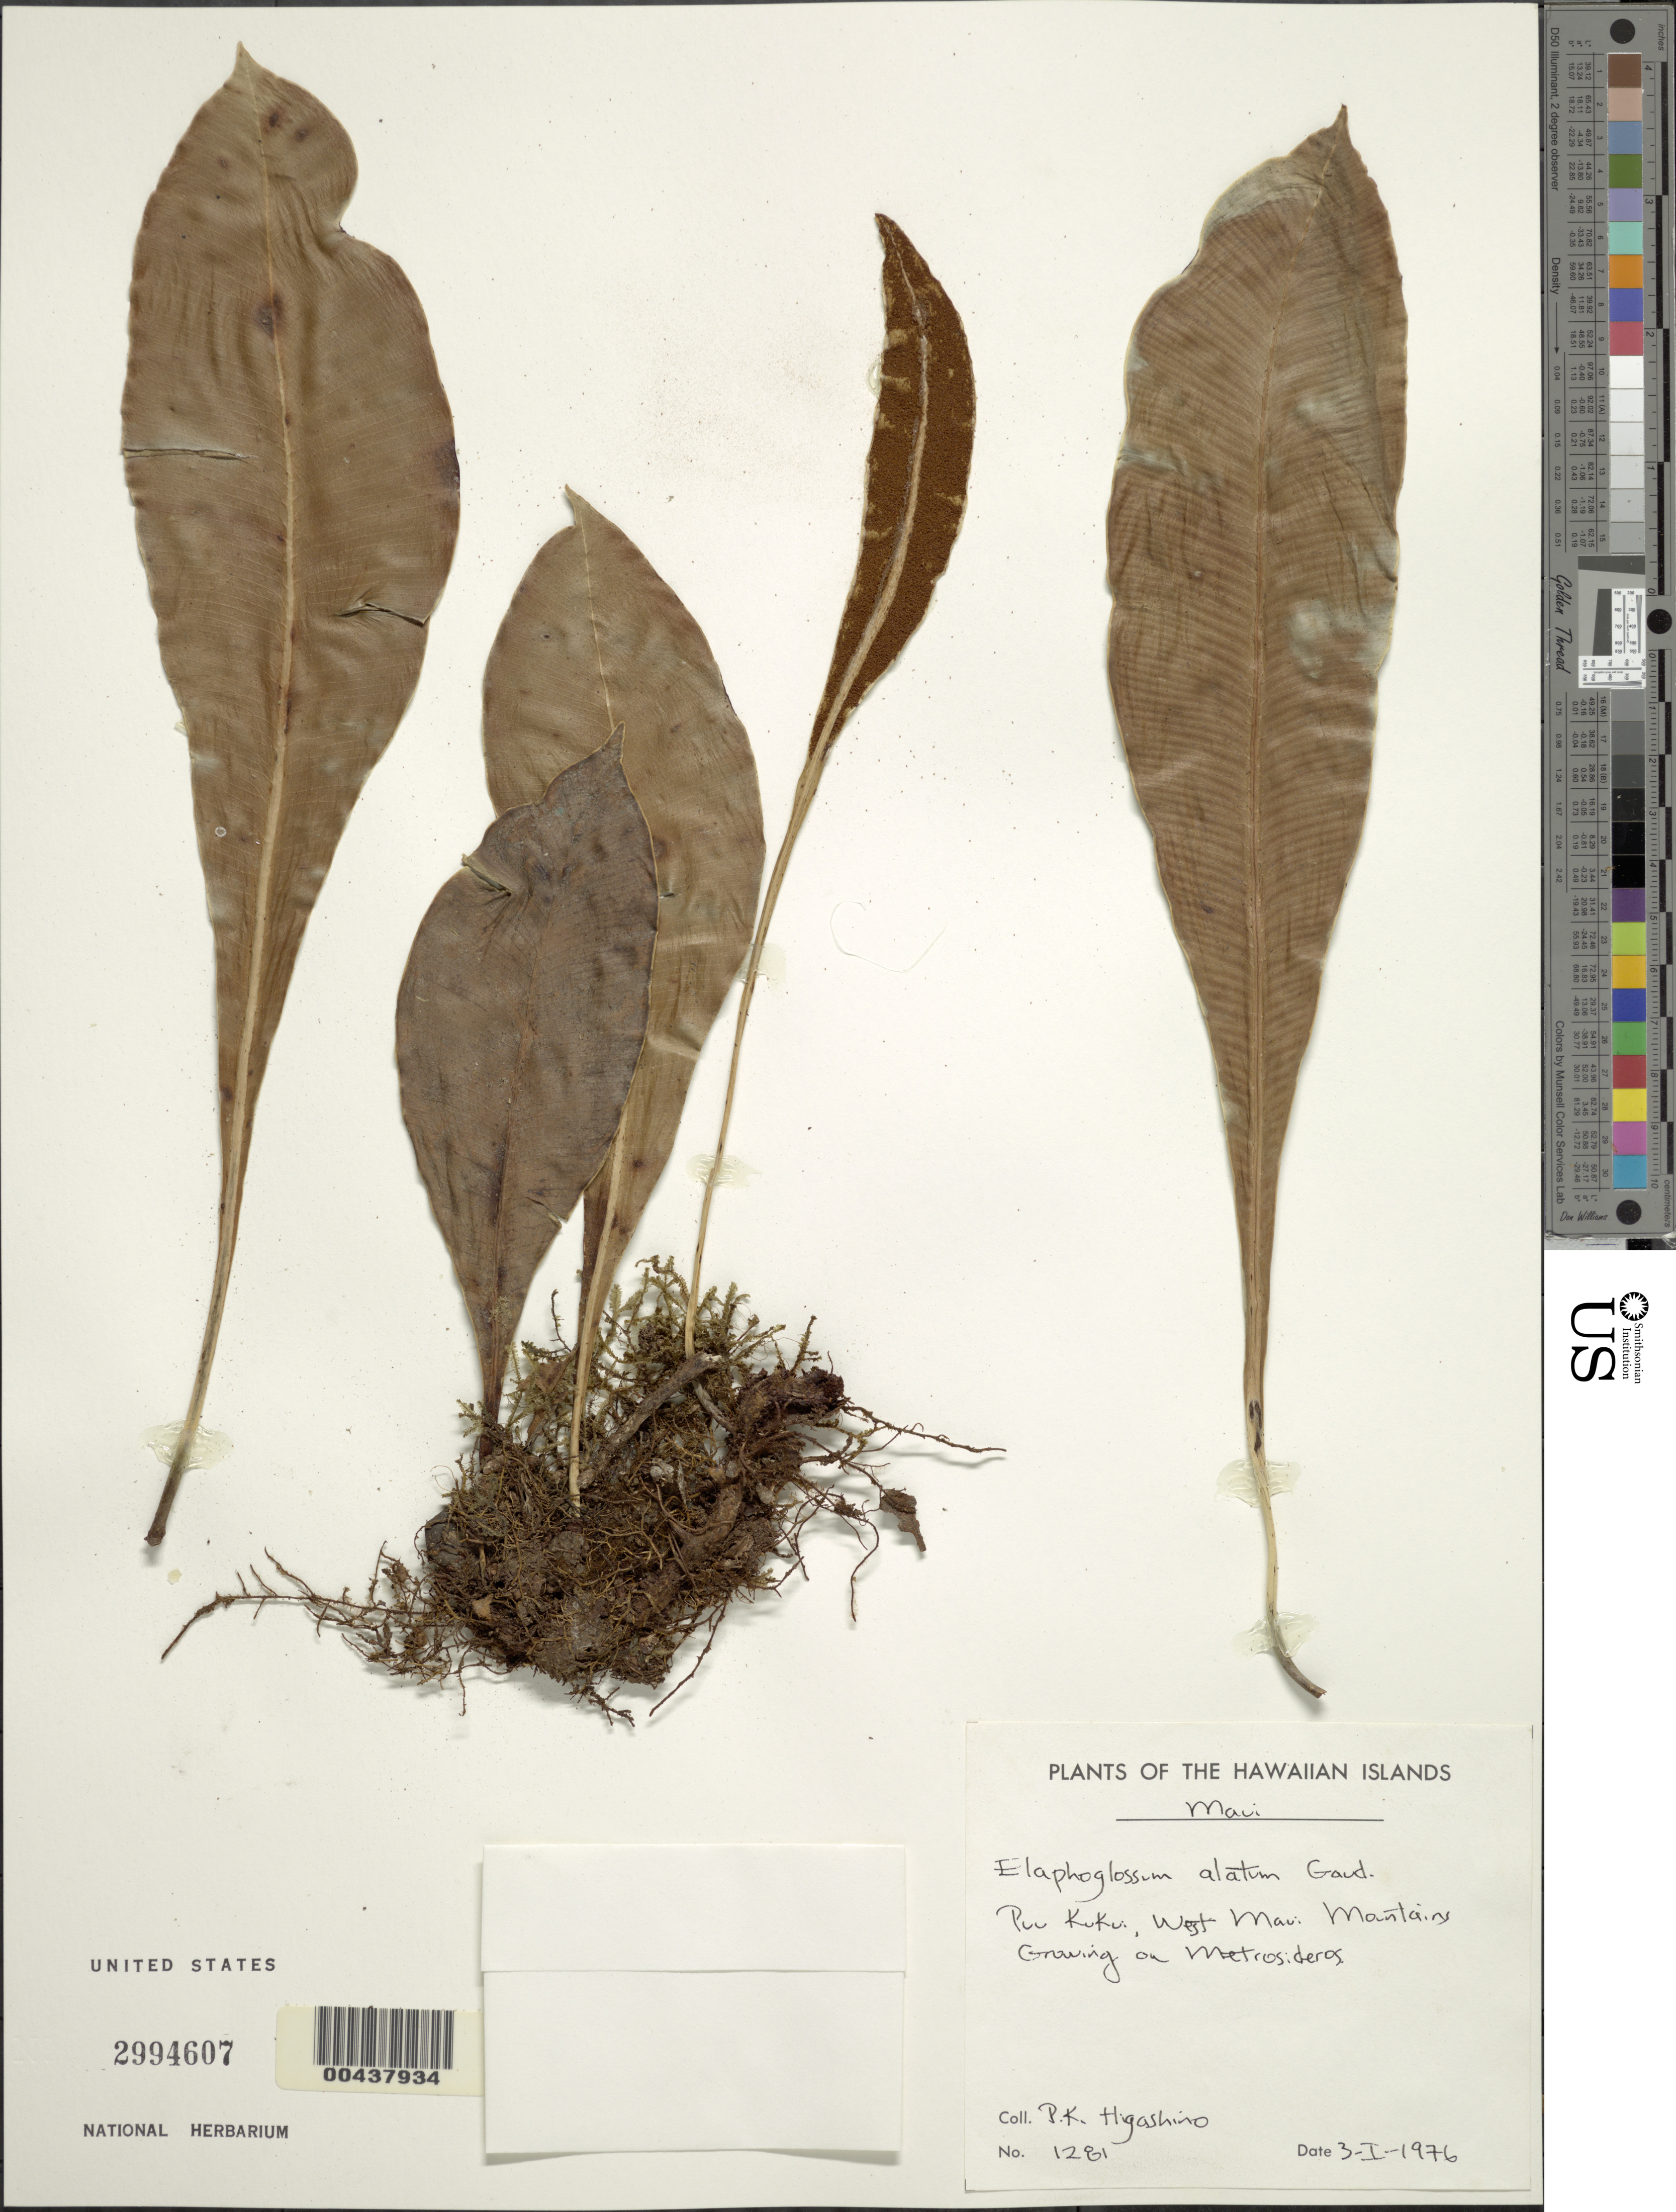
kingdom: Plantae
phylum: Tracheophyta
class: Polypodiopsida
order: Polypodiales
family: Dryopteridaceae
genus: Elaphoglossum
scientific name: Elaphoglossum parvisquameum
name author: Skottsb.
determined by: Wagner, W. L., (BOT), Smithsonian Institution - National Museum of Natural History (UNITED STATES)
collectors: P. Higashino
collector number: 1281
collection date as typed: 3 Jan 1976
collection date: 1976-01-03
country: United States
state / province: Hawaii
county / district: Maui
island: Maui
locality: Puu Kukui, W Maui Mountains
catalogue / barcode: US 2994607